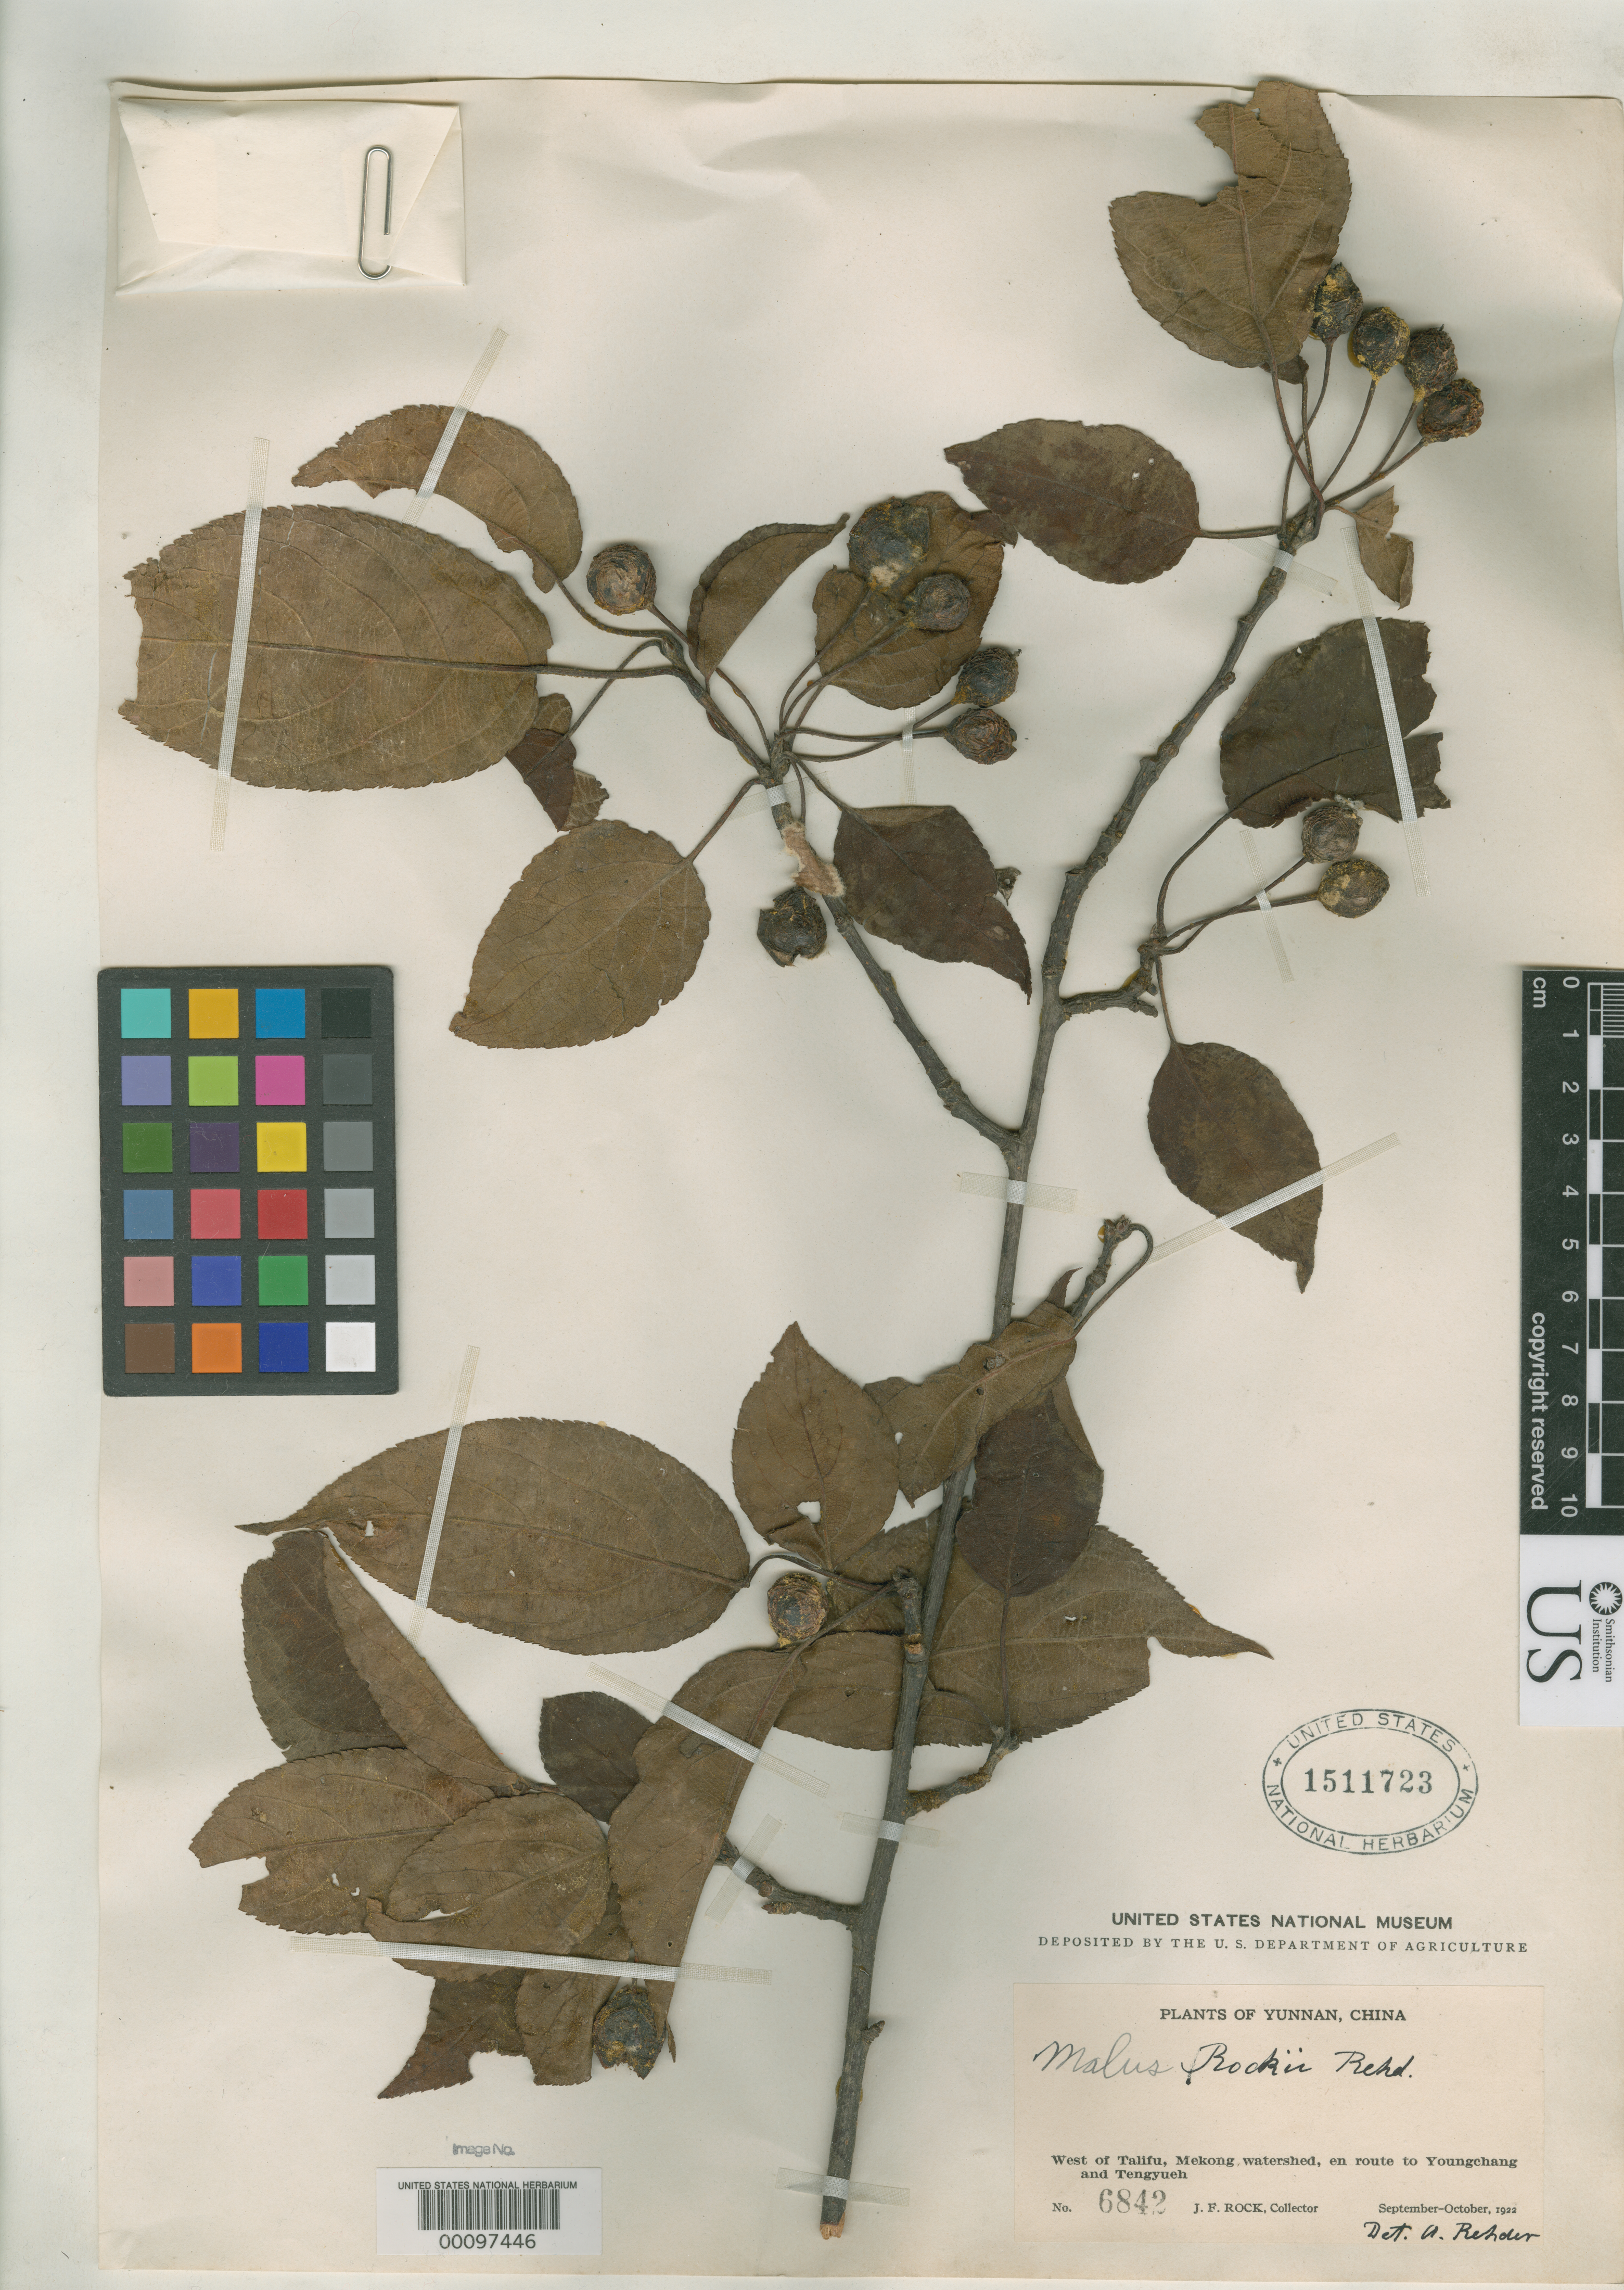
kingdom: Plantae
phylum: Tracheophyta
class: Magnoliopsida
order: Rosales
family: Rosaceae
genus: Malus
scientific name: Malus rockii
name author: Rehder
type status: Isotype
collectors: J. F. Rock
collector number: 6842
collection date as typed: Sep 1922 to -- Oct 1922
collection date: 1922-09/1922-10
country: China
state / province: Yunnan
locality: West of Talifu, Mekong watershed.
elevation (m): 2134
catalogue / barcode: US 1511723